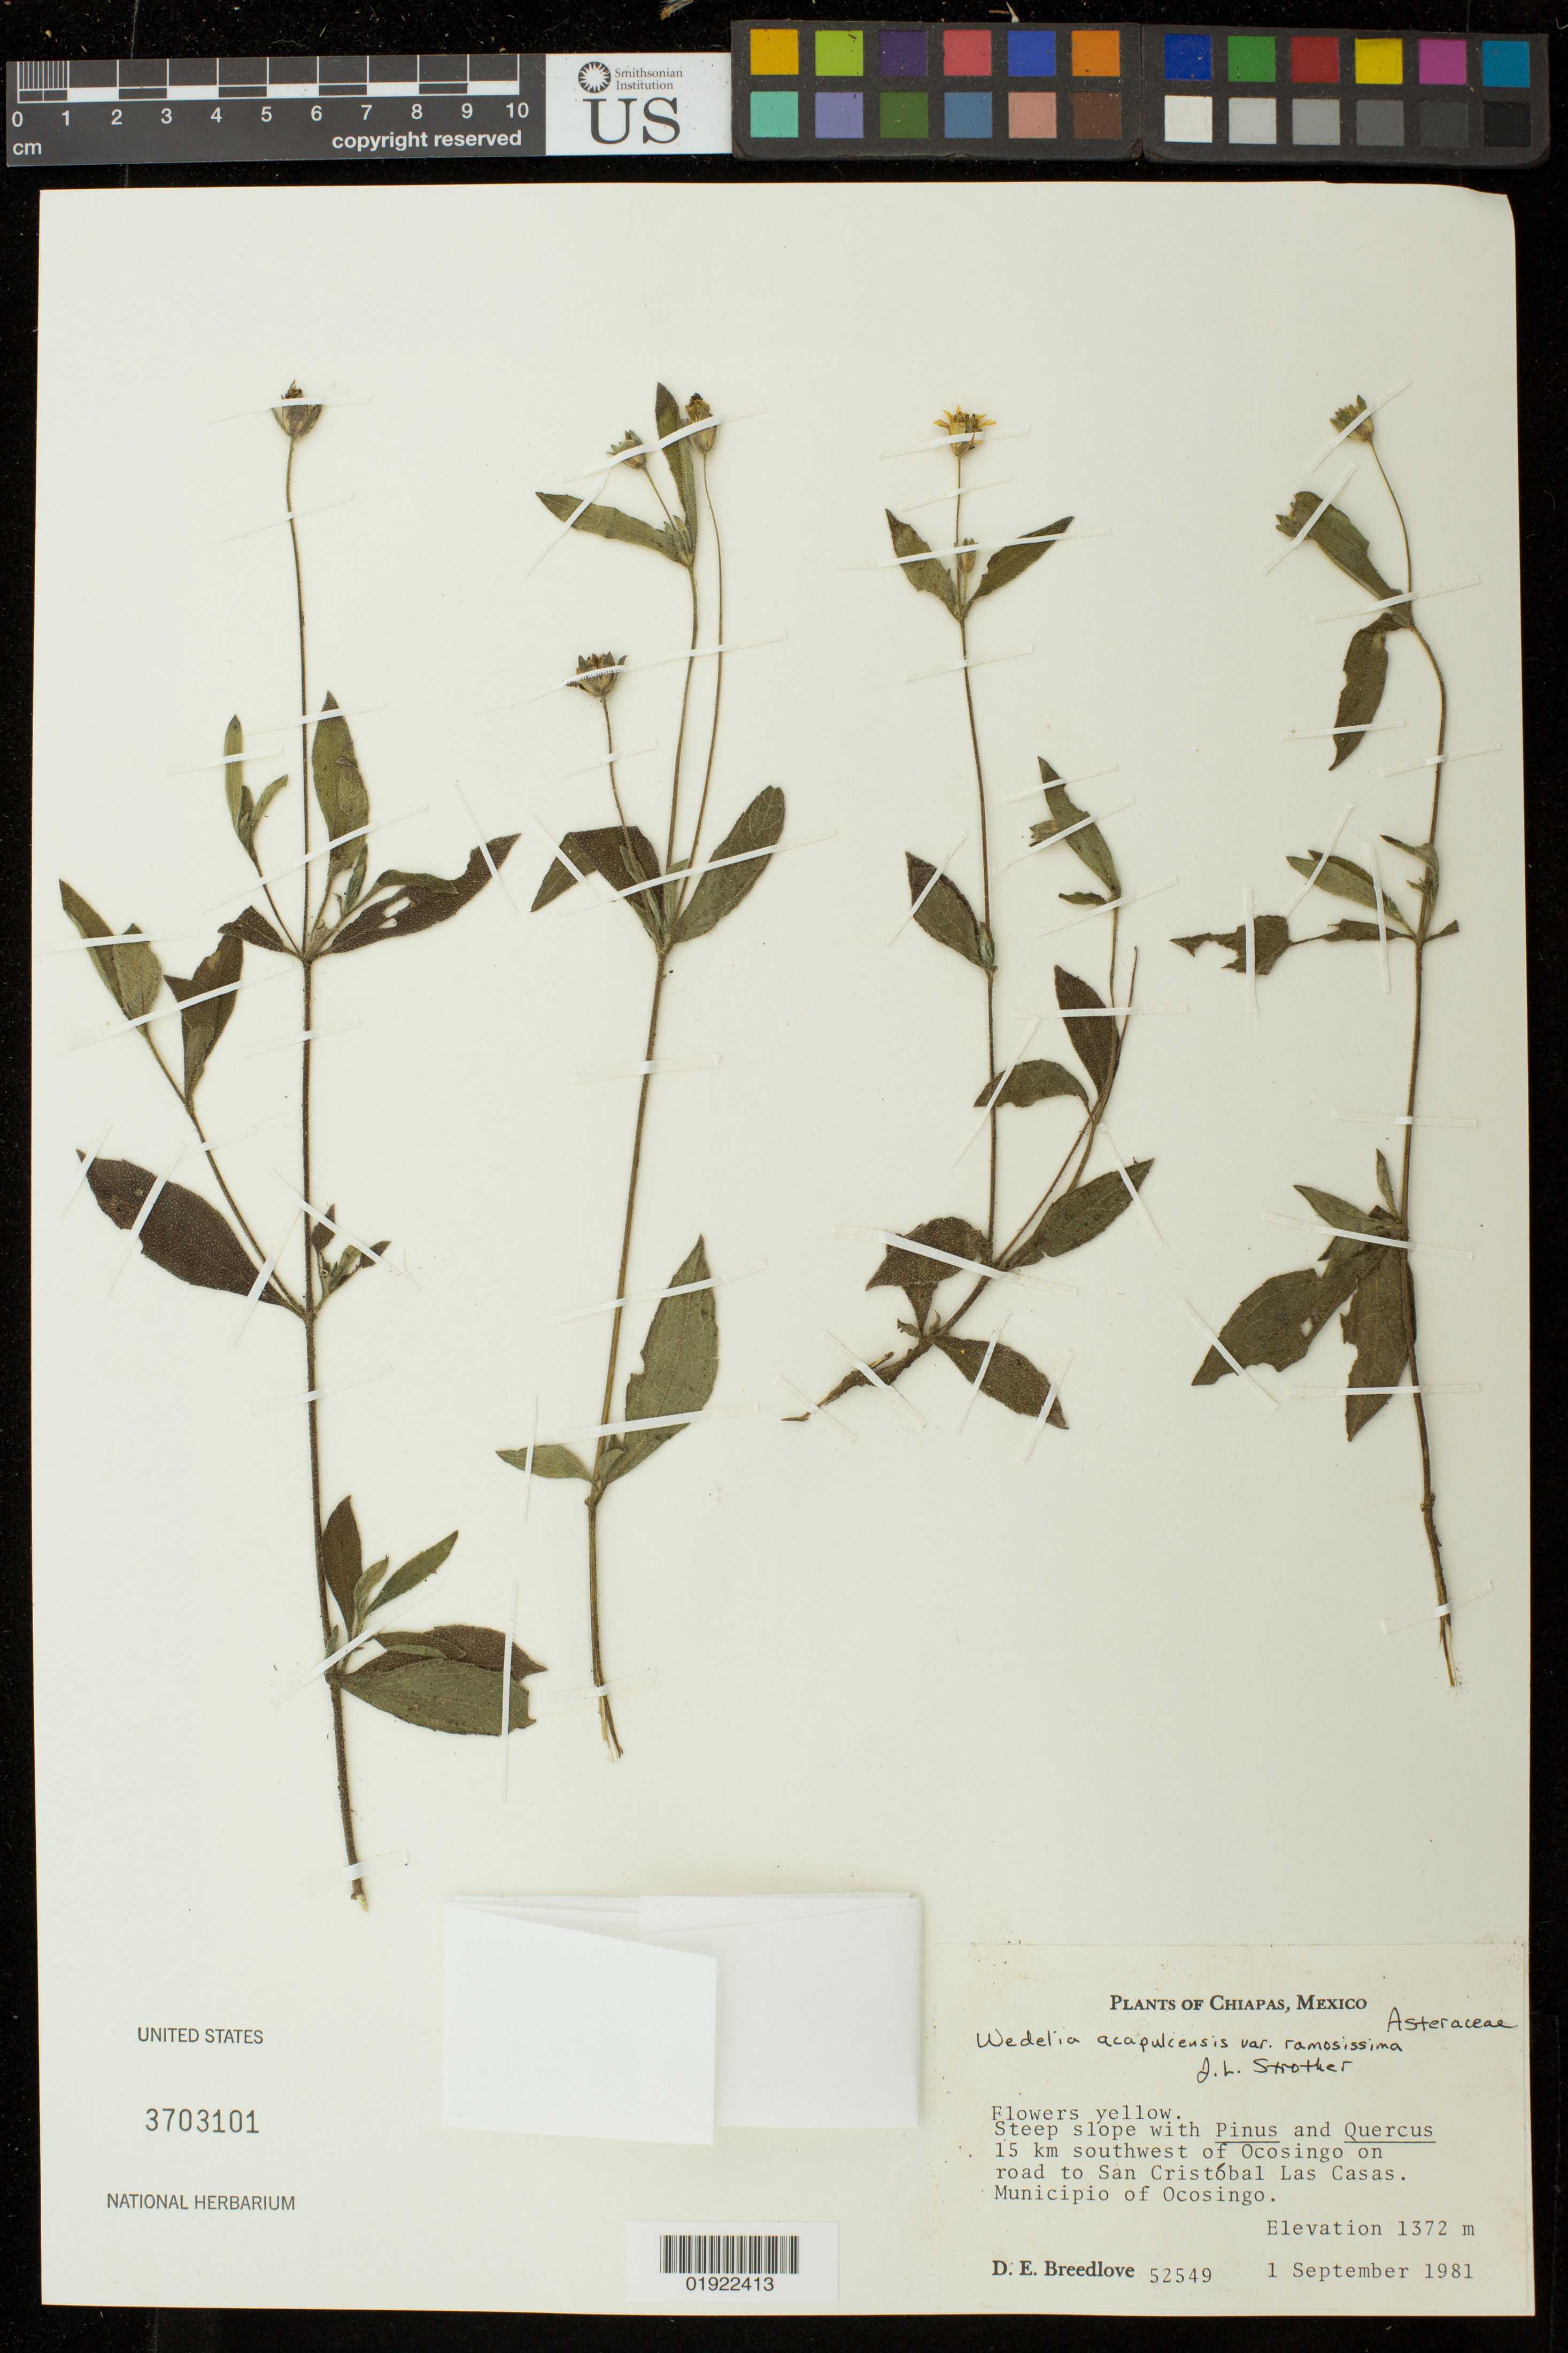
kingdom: Plantae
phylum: Tracheophyta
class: Magnoliopsida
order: Asterales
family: Asteraceae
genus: Wedelia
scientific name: Wedelia acapulcensis var. ramosissima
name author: (Greenm.) Strother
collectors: D. E. Breedlove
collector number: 52549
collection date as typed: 1 September 1981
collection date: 1981-09-01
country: Mexico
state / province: Chiapas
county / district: Ocosingo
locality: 15 km southwest of Ocosingo on road to San Cristóbal de las Casas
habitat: steep slope with Pinus and Quercus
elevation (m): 1372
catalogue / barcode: US 3703101